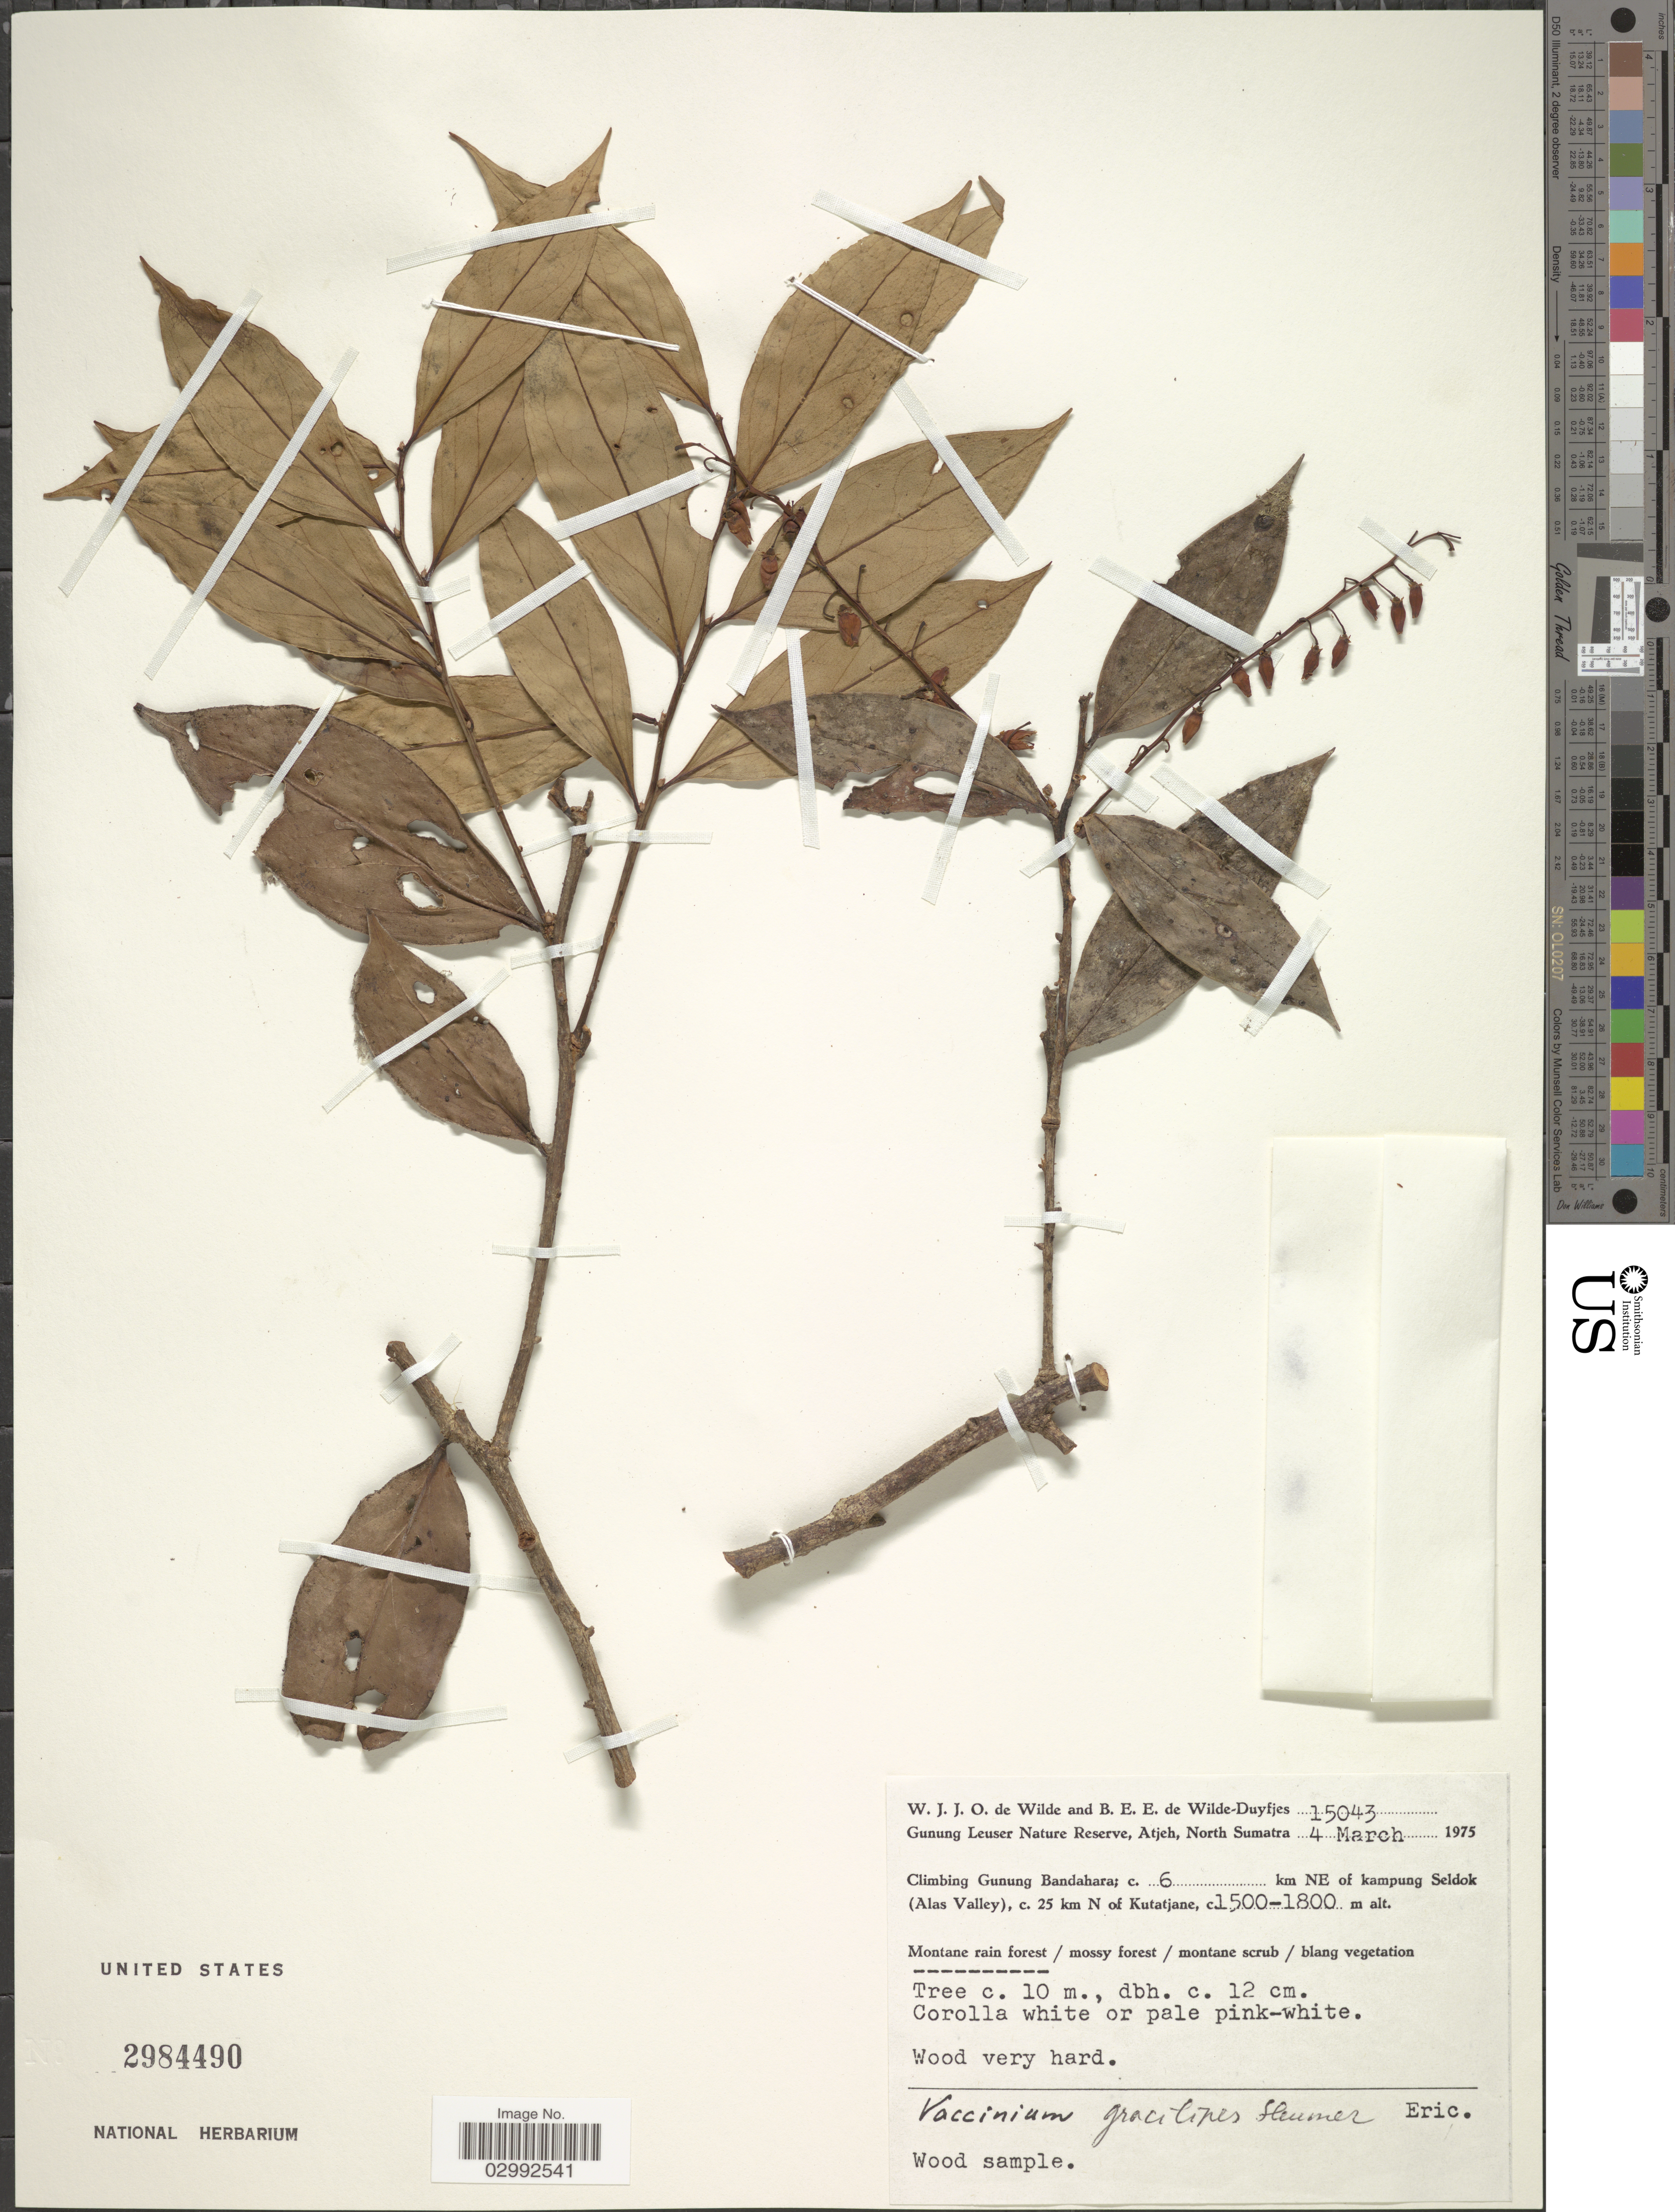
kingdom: Plantae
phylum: Tracheophyta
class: Magnoliopsida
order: Ericales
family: Ericaceae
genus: Vaccinium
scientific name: Vaccinium gracilipes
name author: Sleumer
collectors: W. J. de Wilde & B. E. de Wilde-Duyfjes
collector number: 15043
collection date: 1975-03-04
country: Indonesia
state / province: Sumatra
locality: Gunung Leuser Nature Reserve, Atjeh, North Sumatra, Climbing Gunung Bandahara; c. 6 km NE of kampung Seldok (Alas Valley), c. 25 km N of Kutatjane.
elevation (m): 1500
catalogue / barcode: US 2984490